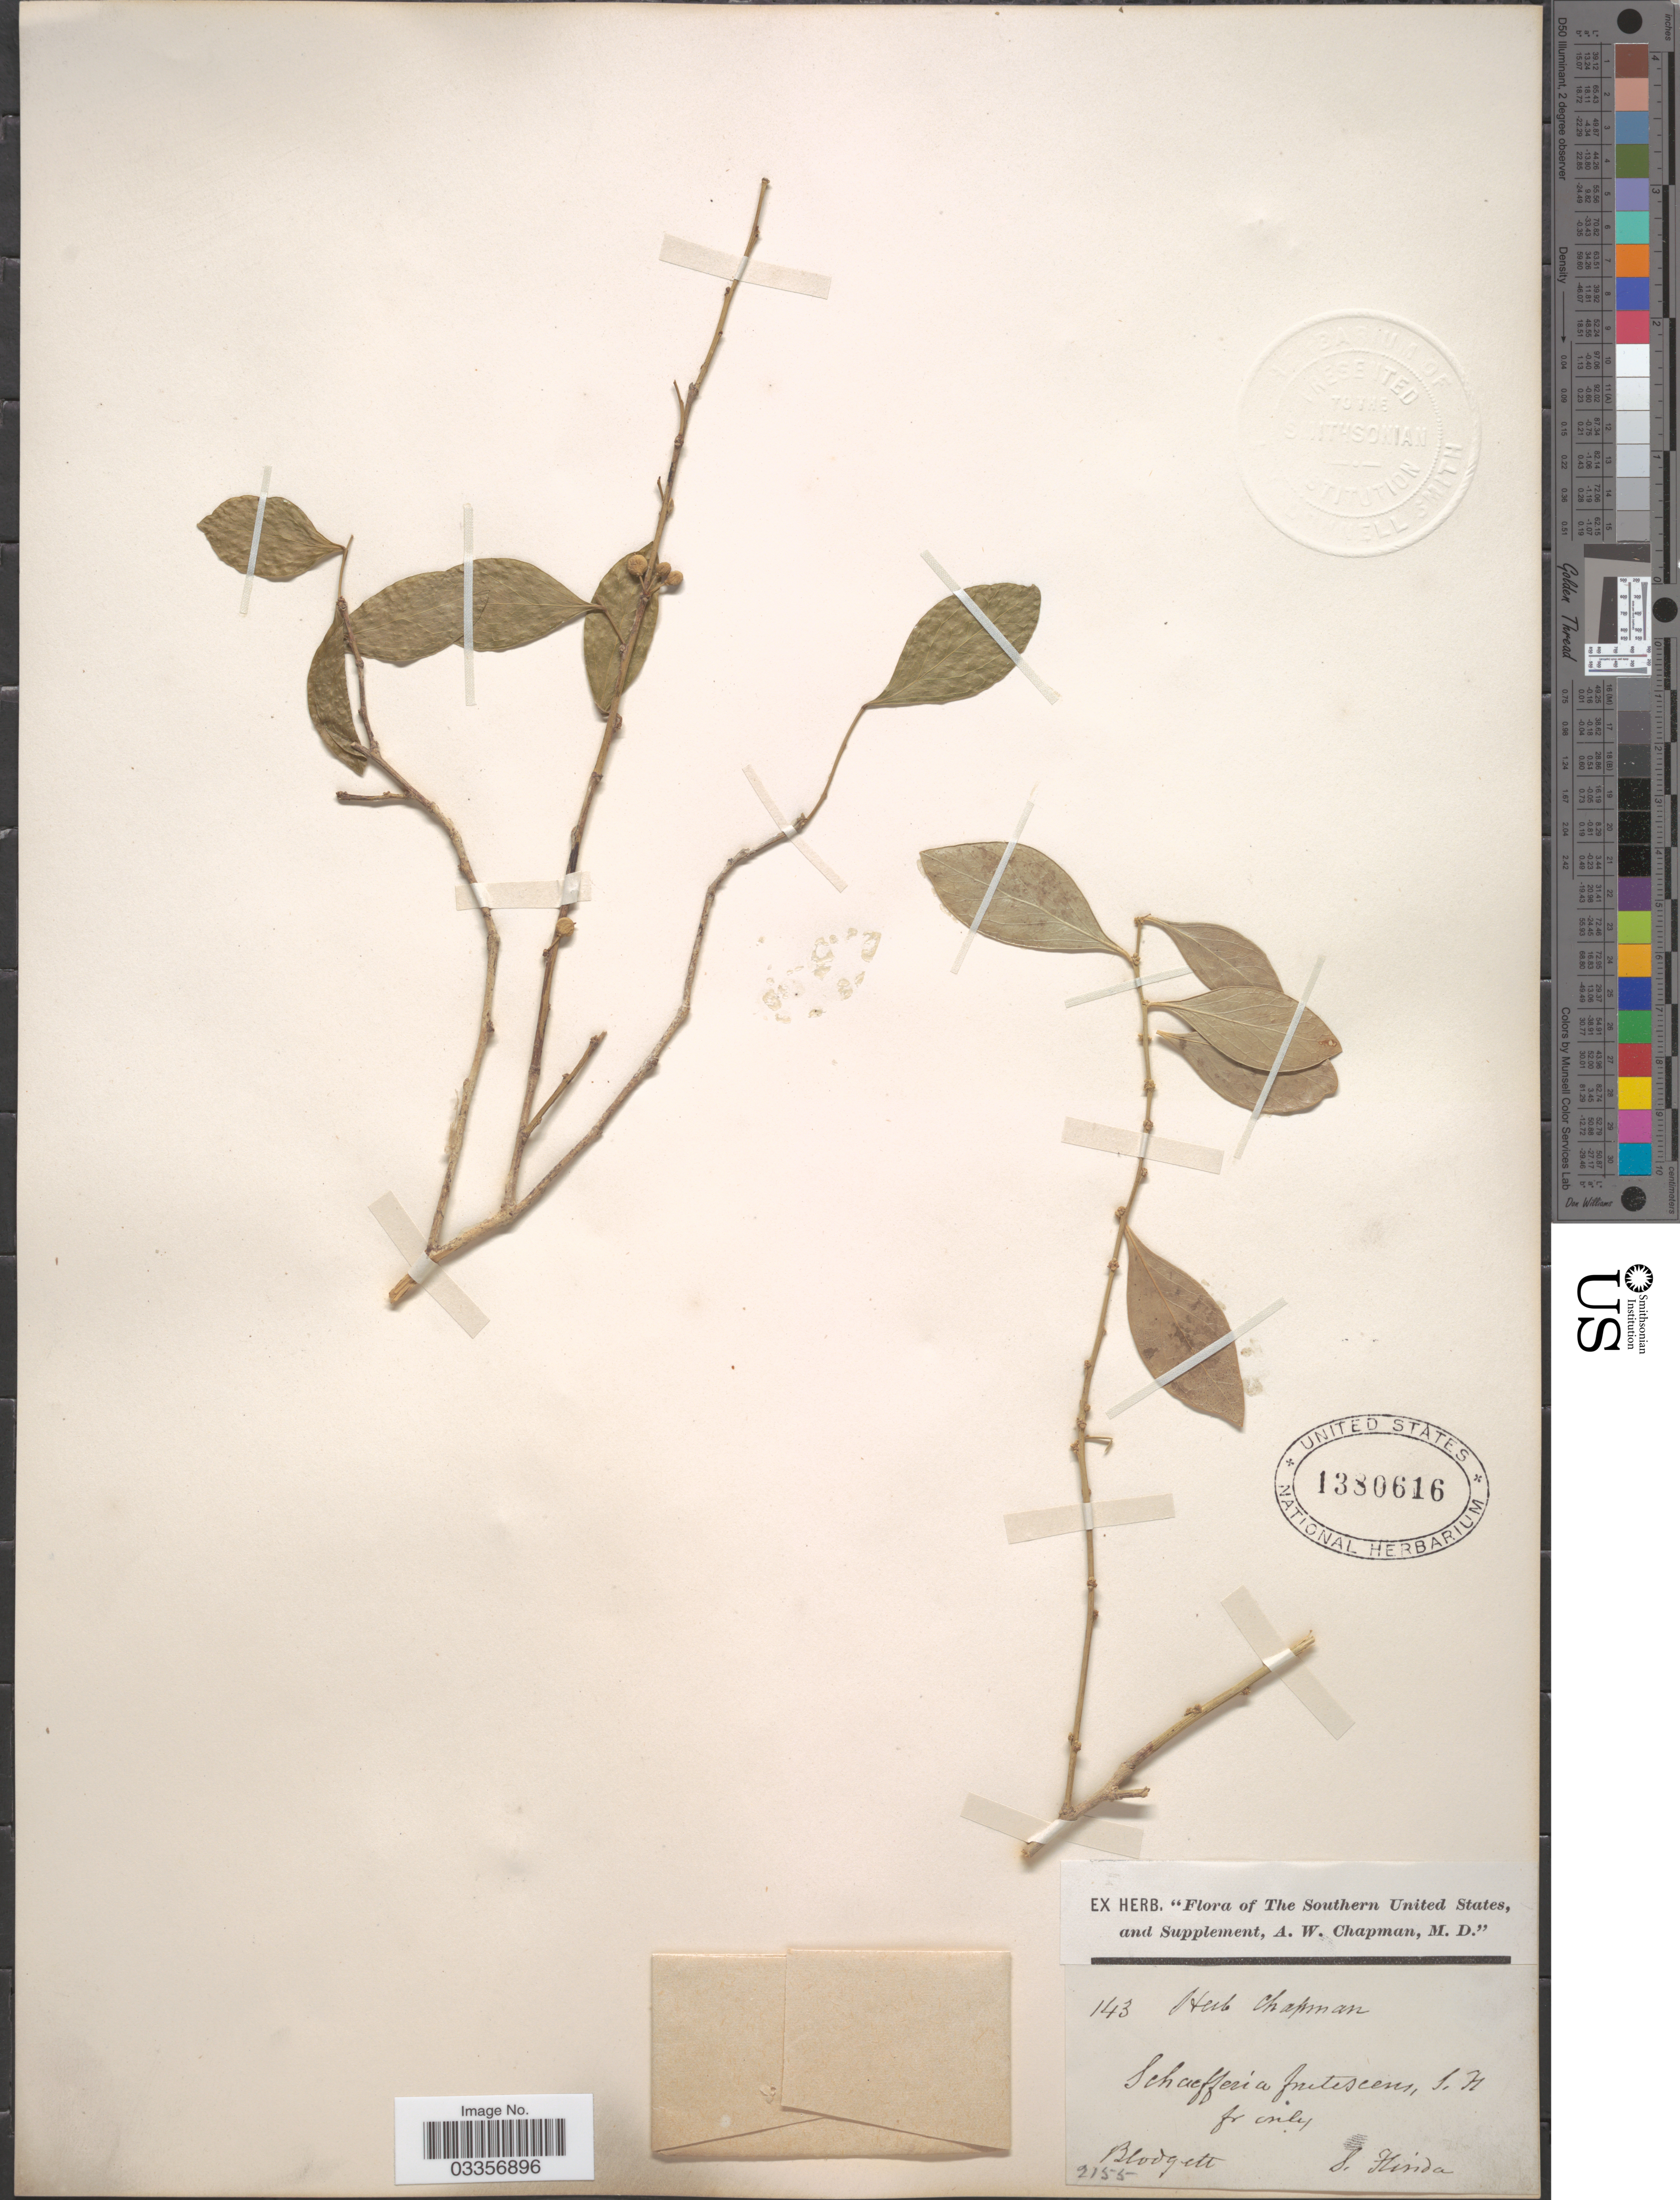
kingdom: Plantae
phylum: Tracheophyta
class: Magnoliopsida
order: Celastrales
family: Celastraceae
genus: Schaefferia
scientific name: Schaefferia frutescens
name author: Jacq.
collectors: ex herb. A.W. Chapman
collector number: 2155/ 143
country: United States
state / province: Florida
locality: The Southern United States. S. Florida.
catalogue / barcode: US 1380616